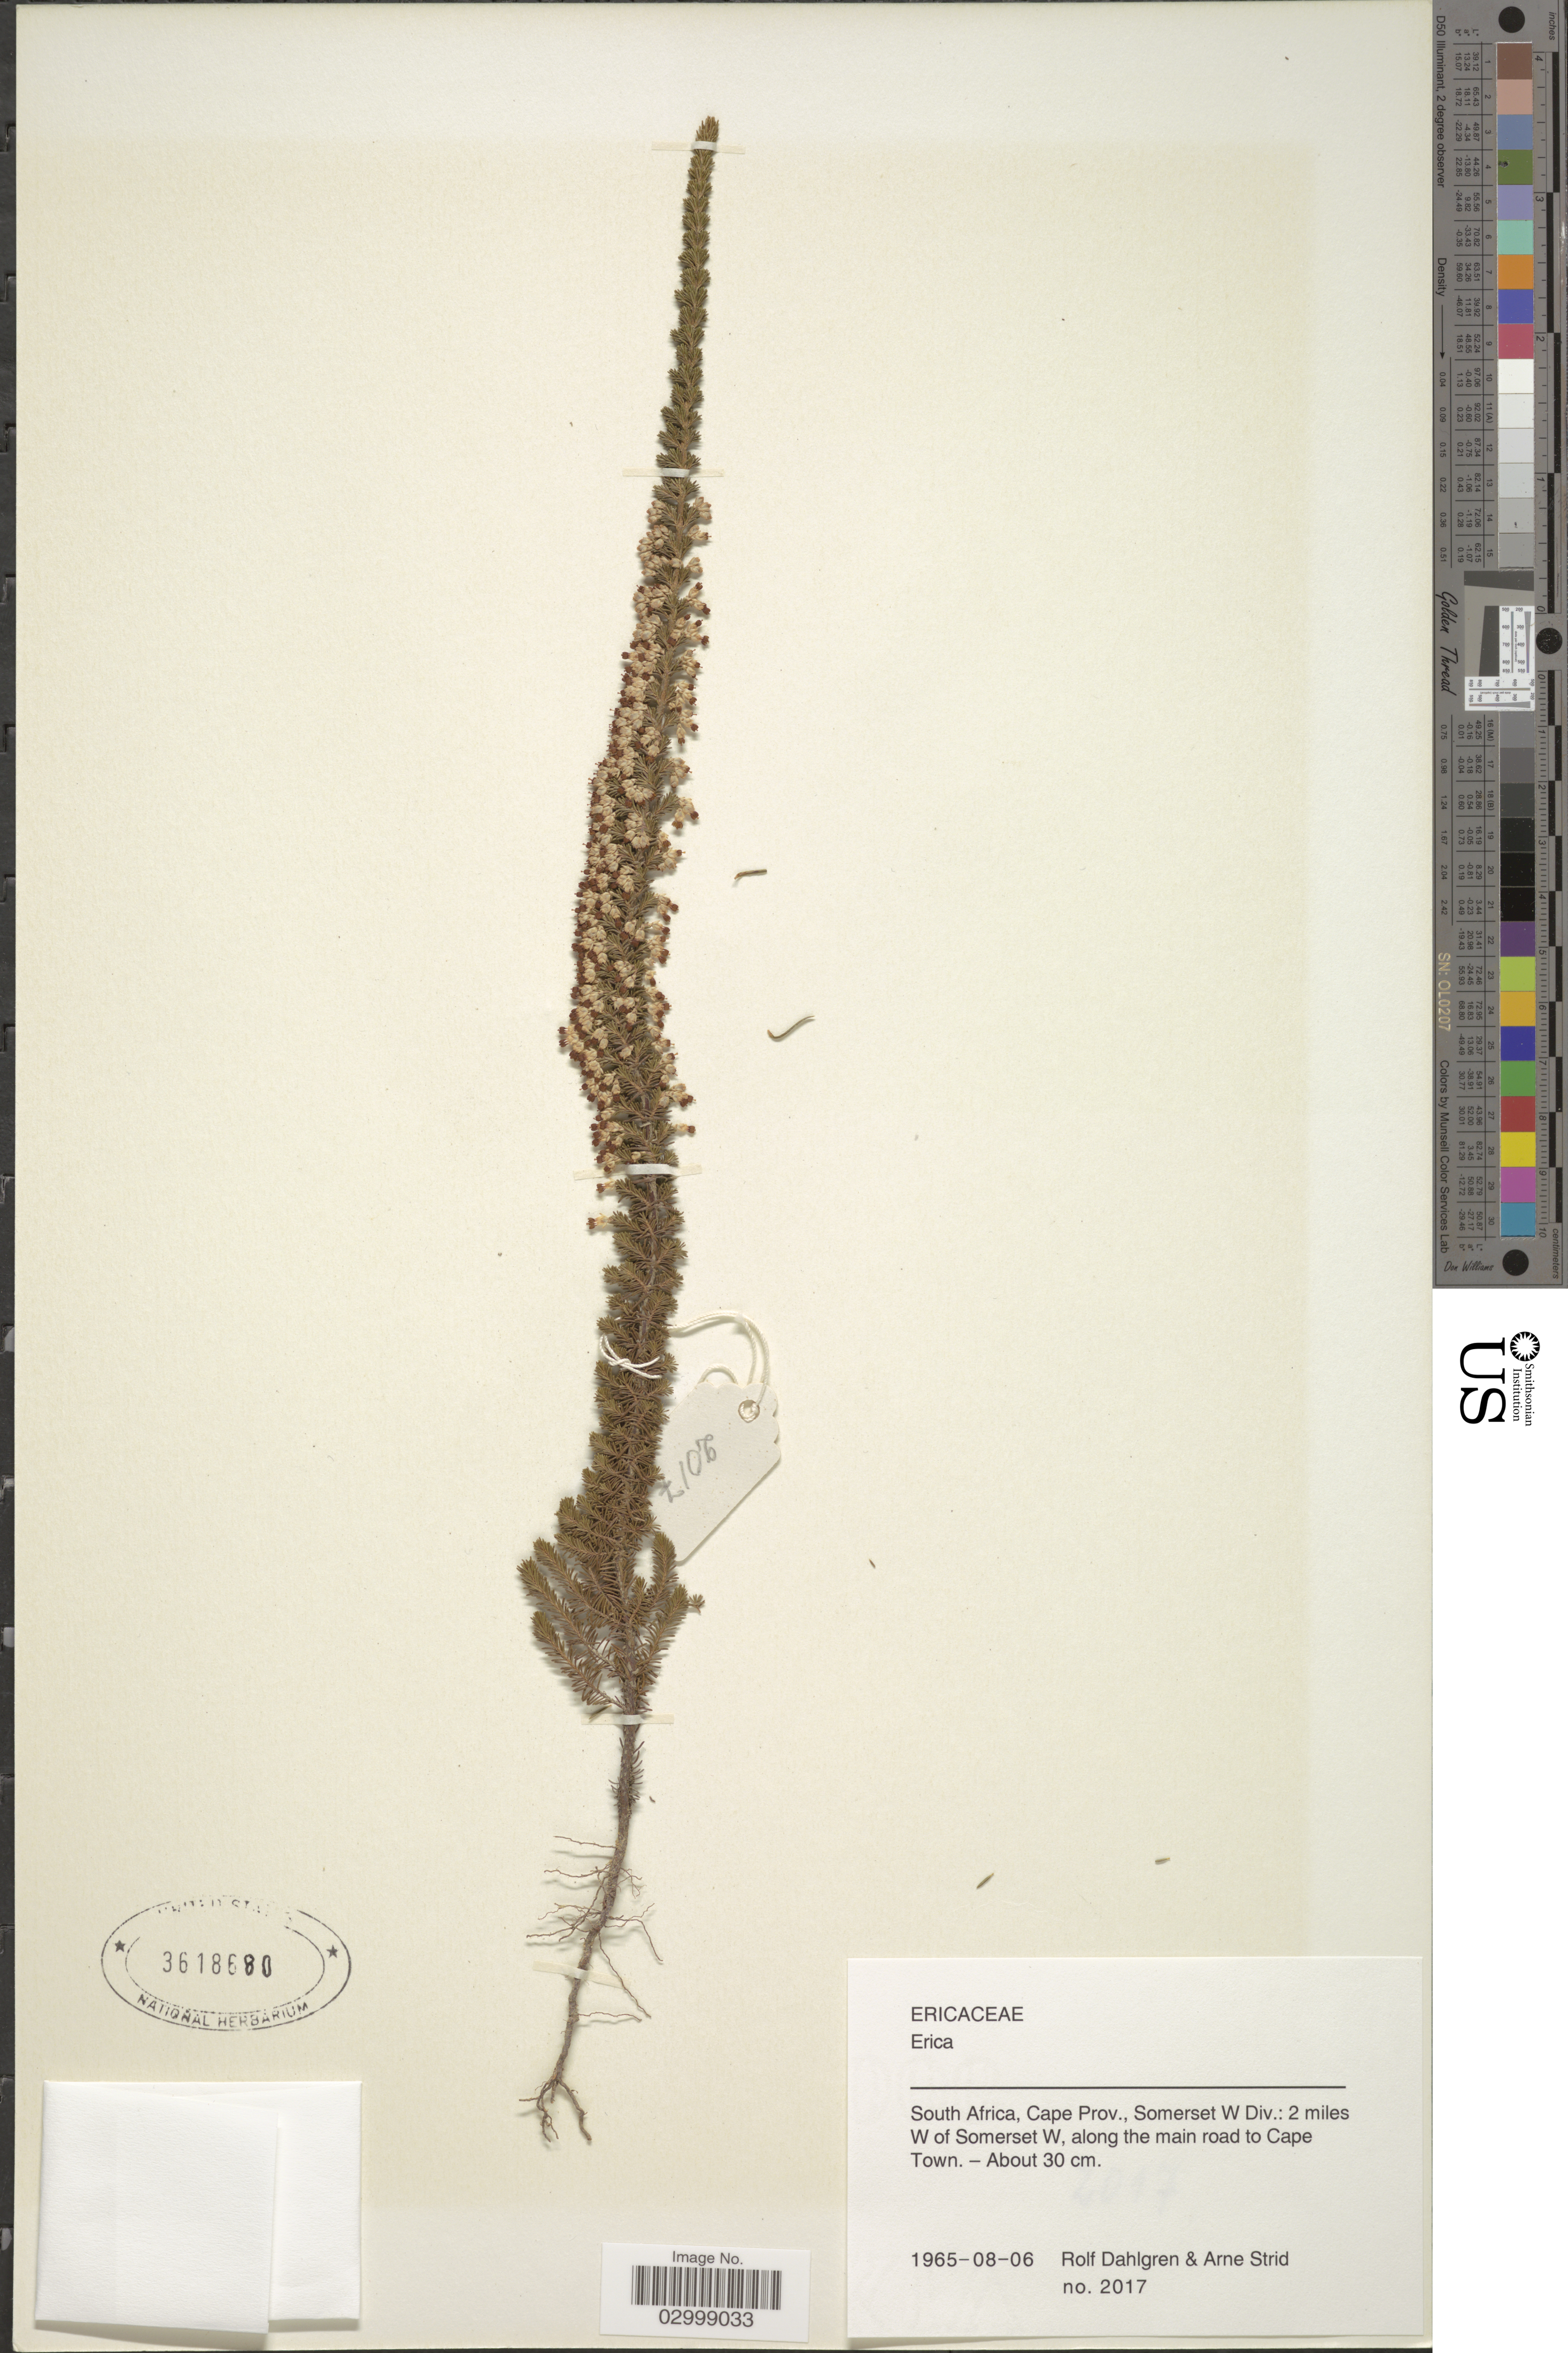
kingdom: Plantae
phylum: Tracheophyta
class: Magnoliopsida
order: Ericales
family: Ericaceae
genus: Erica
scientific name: Erica sp.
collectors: R. Dahlgren & A. Strid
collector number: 2017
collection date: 1965-08-06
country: South Africa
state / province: Western Cape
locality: Cape Prov., Somerset W Div.: 2 miles W of Somerset W, along the main road to Cape Town.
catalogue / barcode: US 3618680